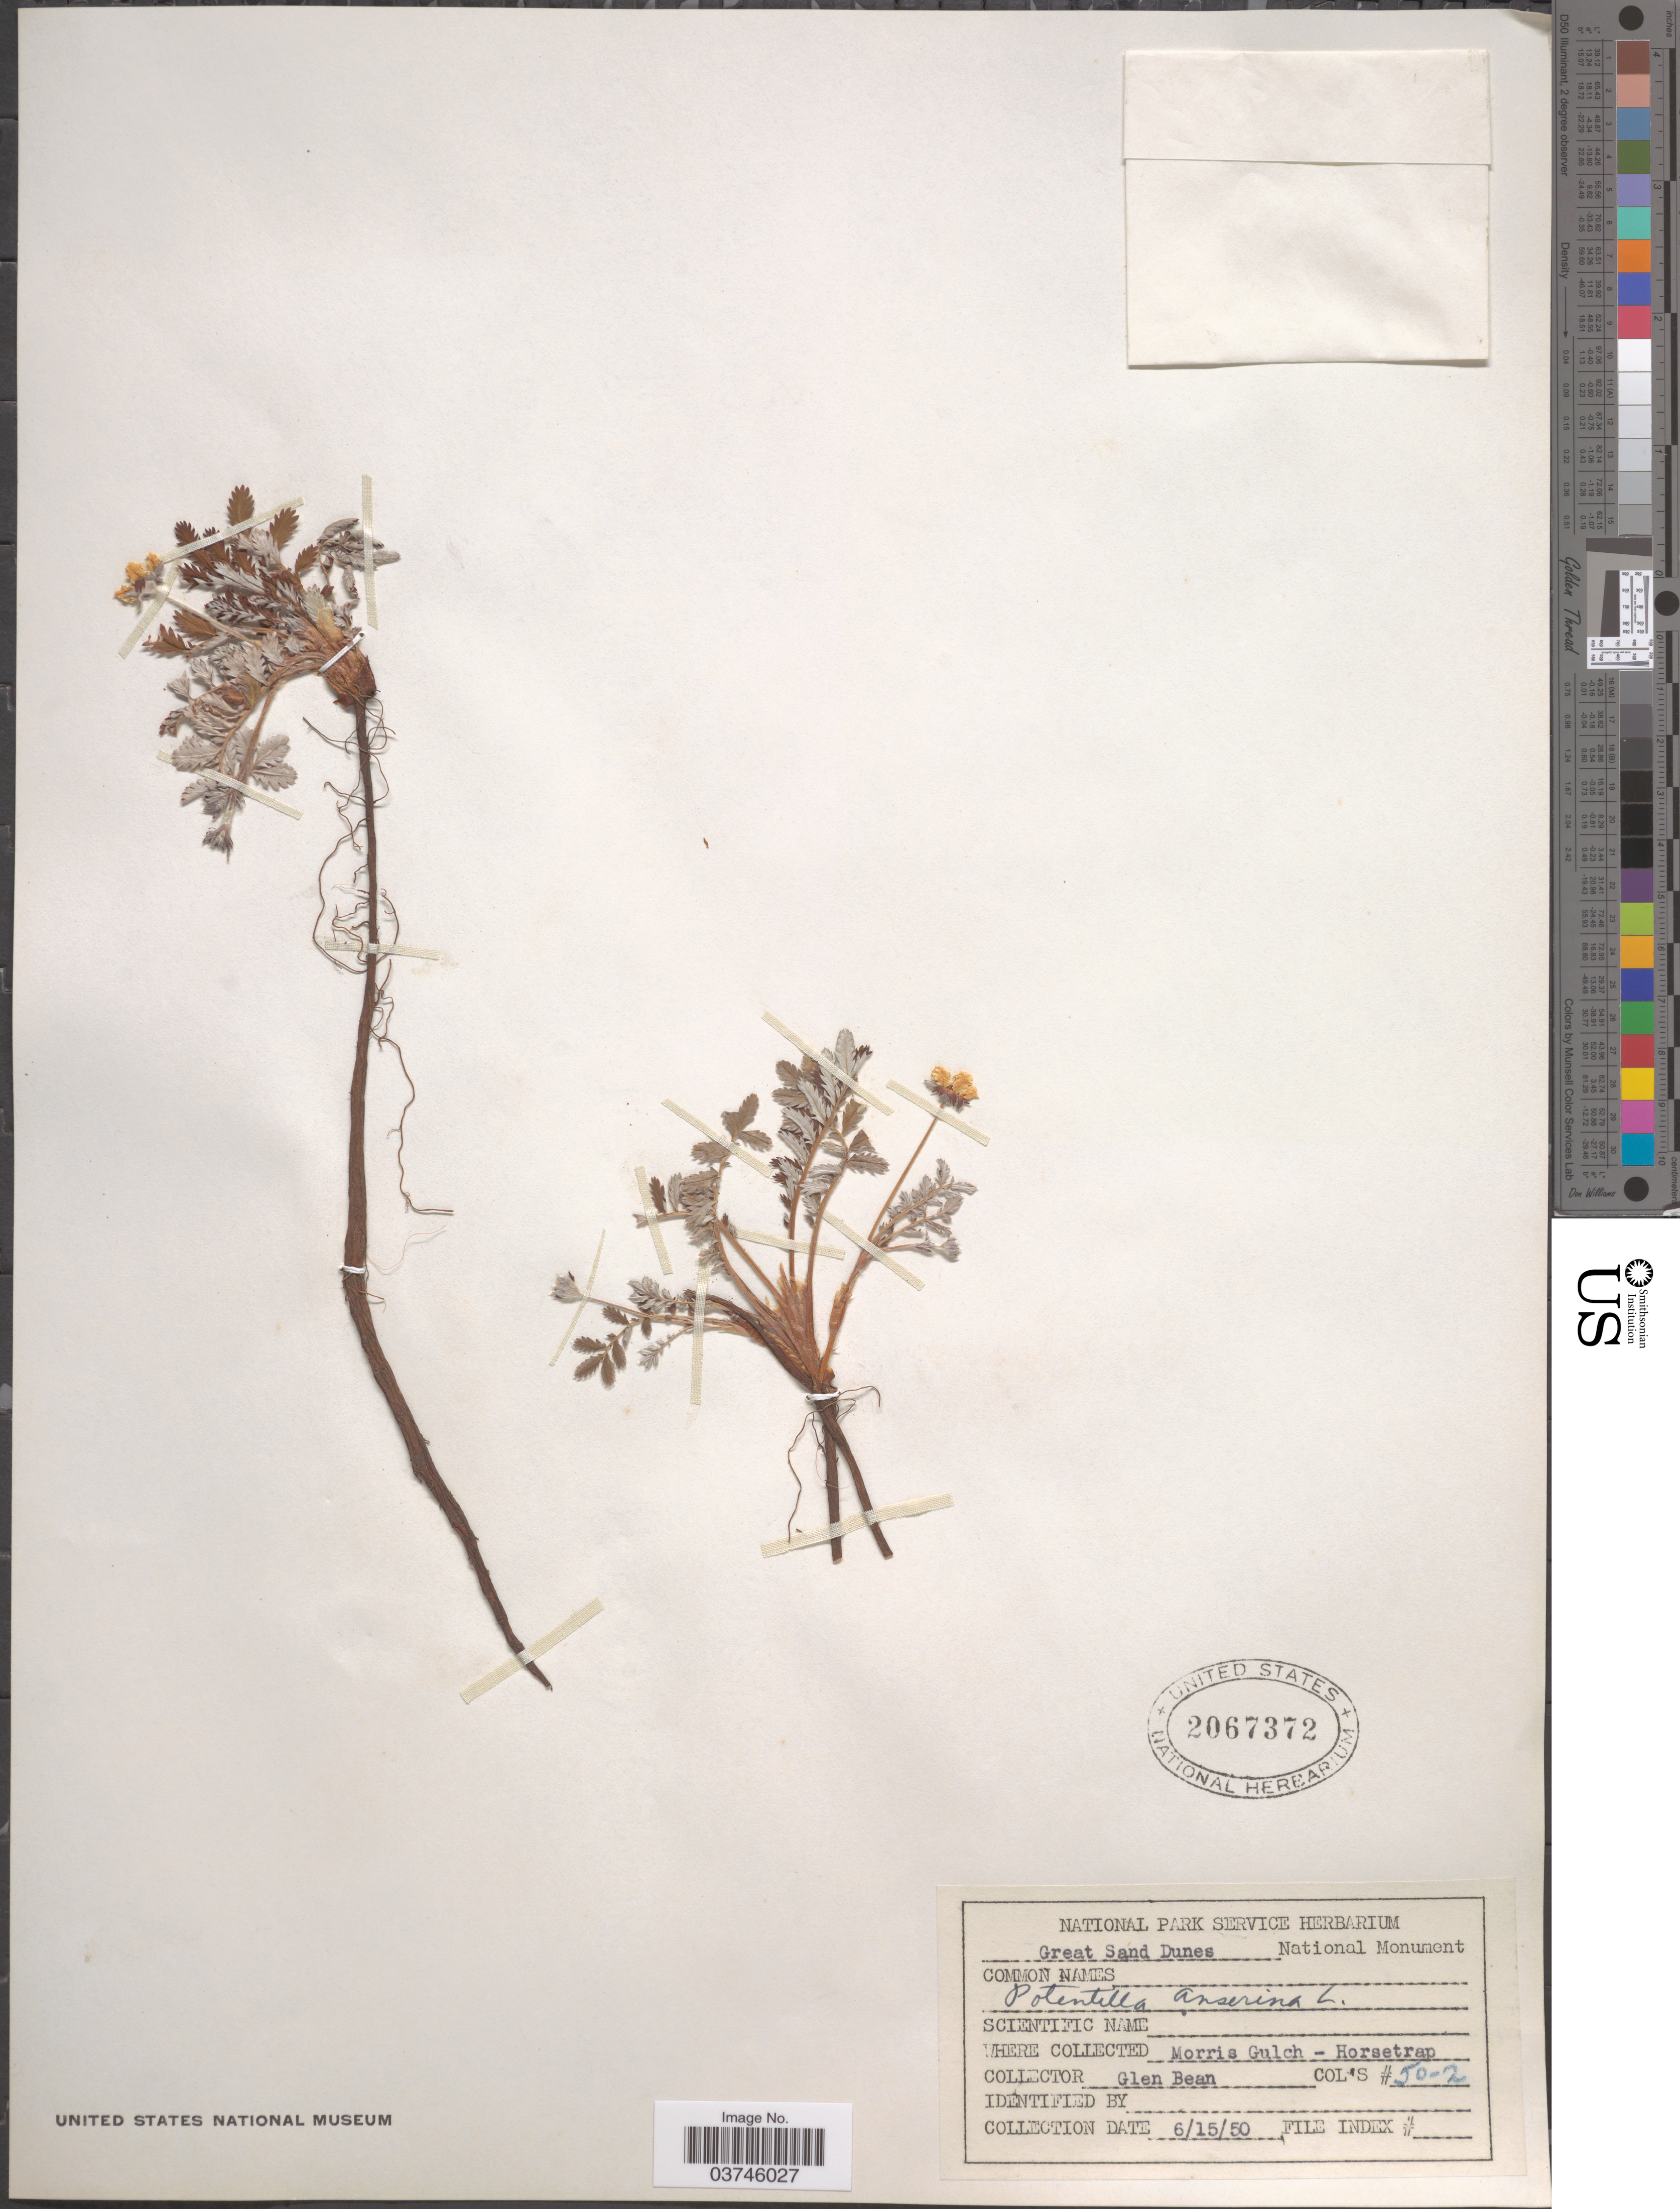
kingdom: Plantae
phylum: Tracheophyta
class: Magnoliopsida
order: Rosales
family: Rosaceae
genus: Argentina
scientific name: Argentina anserina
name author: (L.) Rydb.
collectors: G. Bean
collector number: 50-2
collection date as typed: Transcribed d/m/y: 15/6/50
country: United States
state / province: Colorado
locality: Great Sand Dunes National Monument [unsure placement] Morris Gulch - Horsetrap.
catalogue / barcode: US 2067372